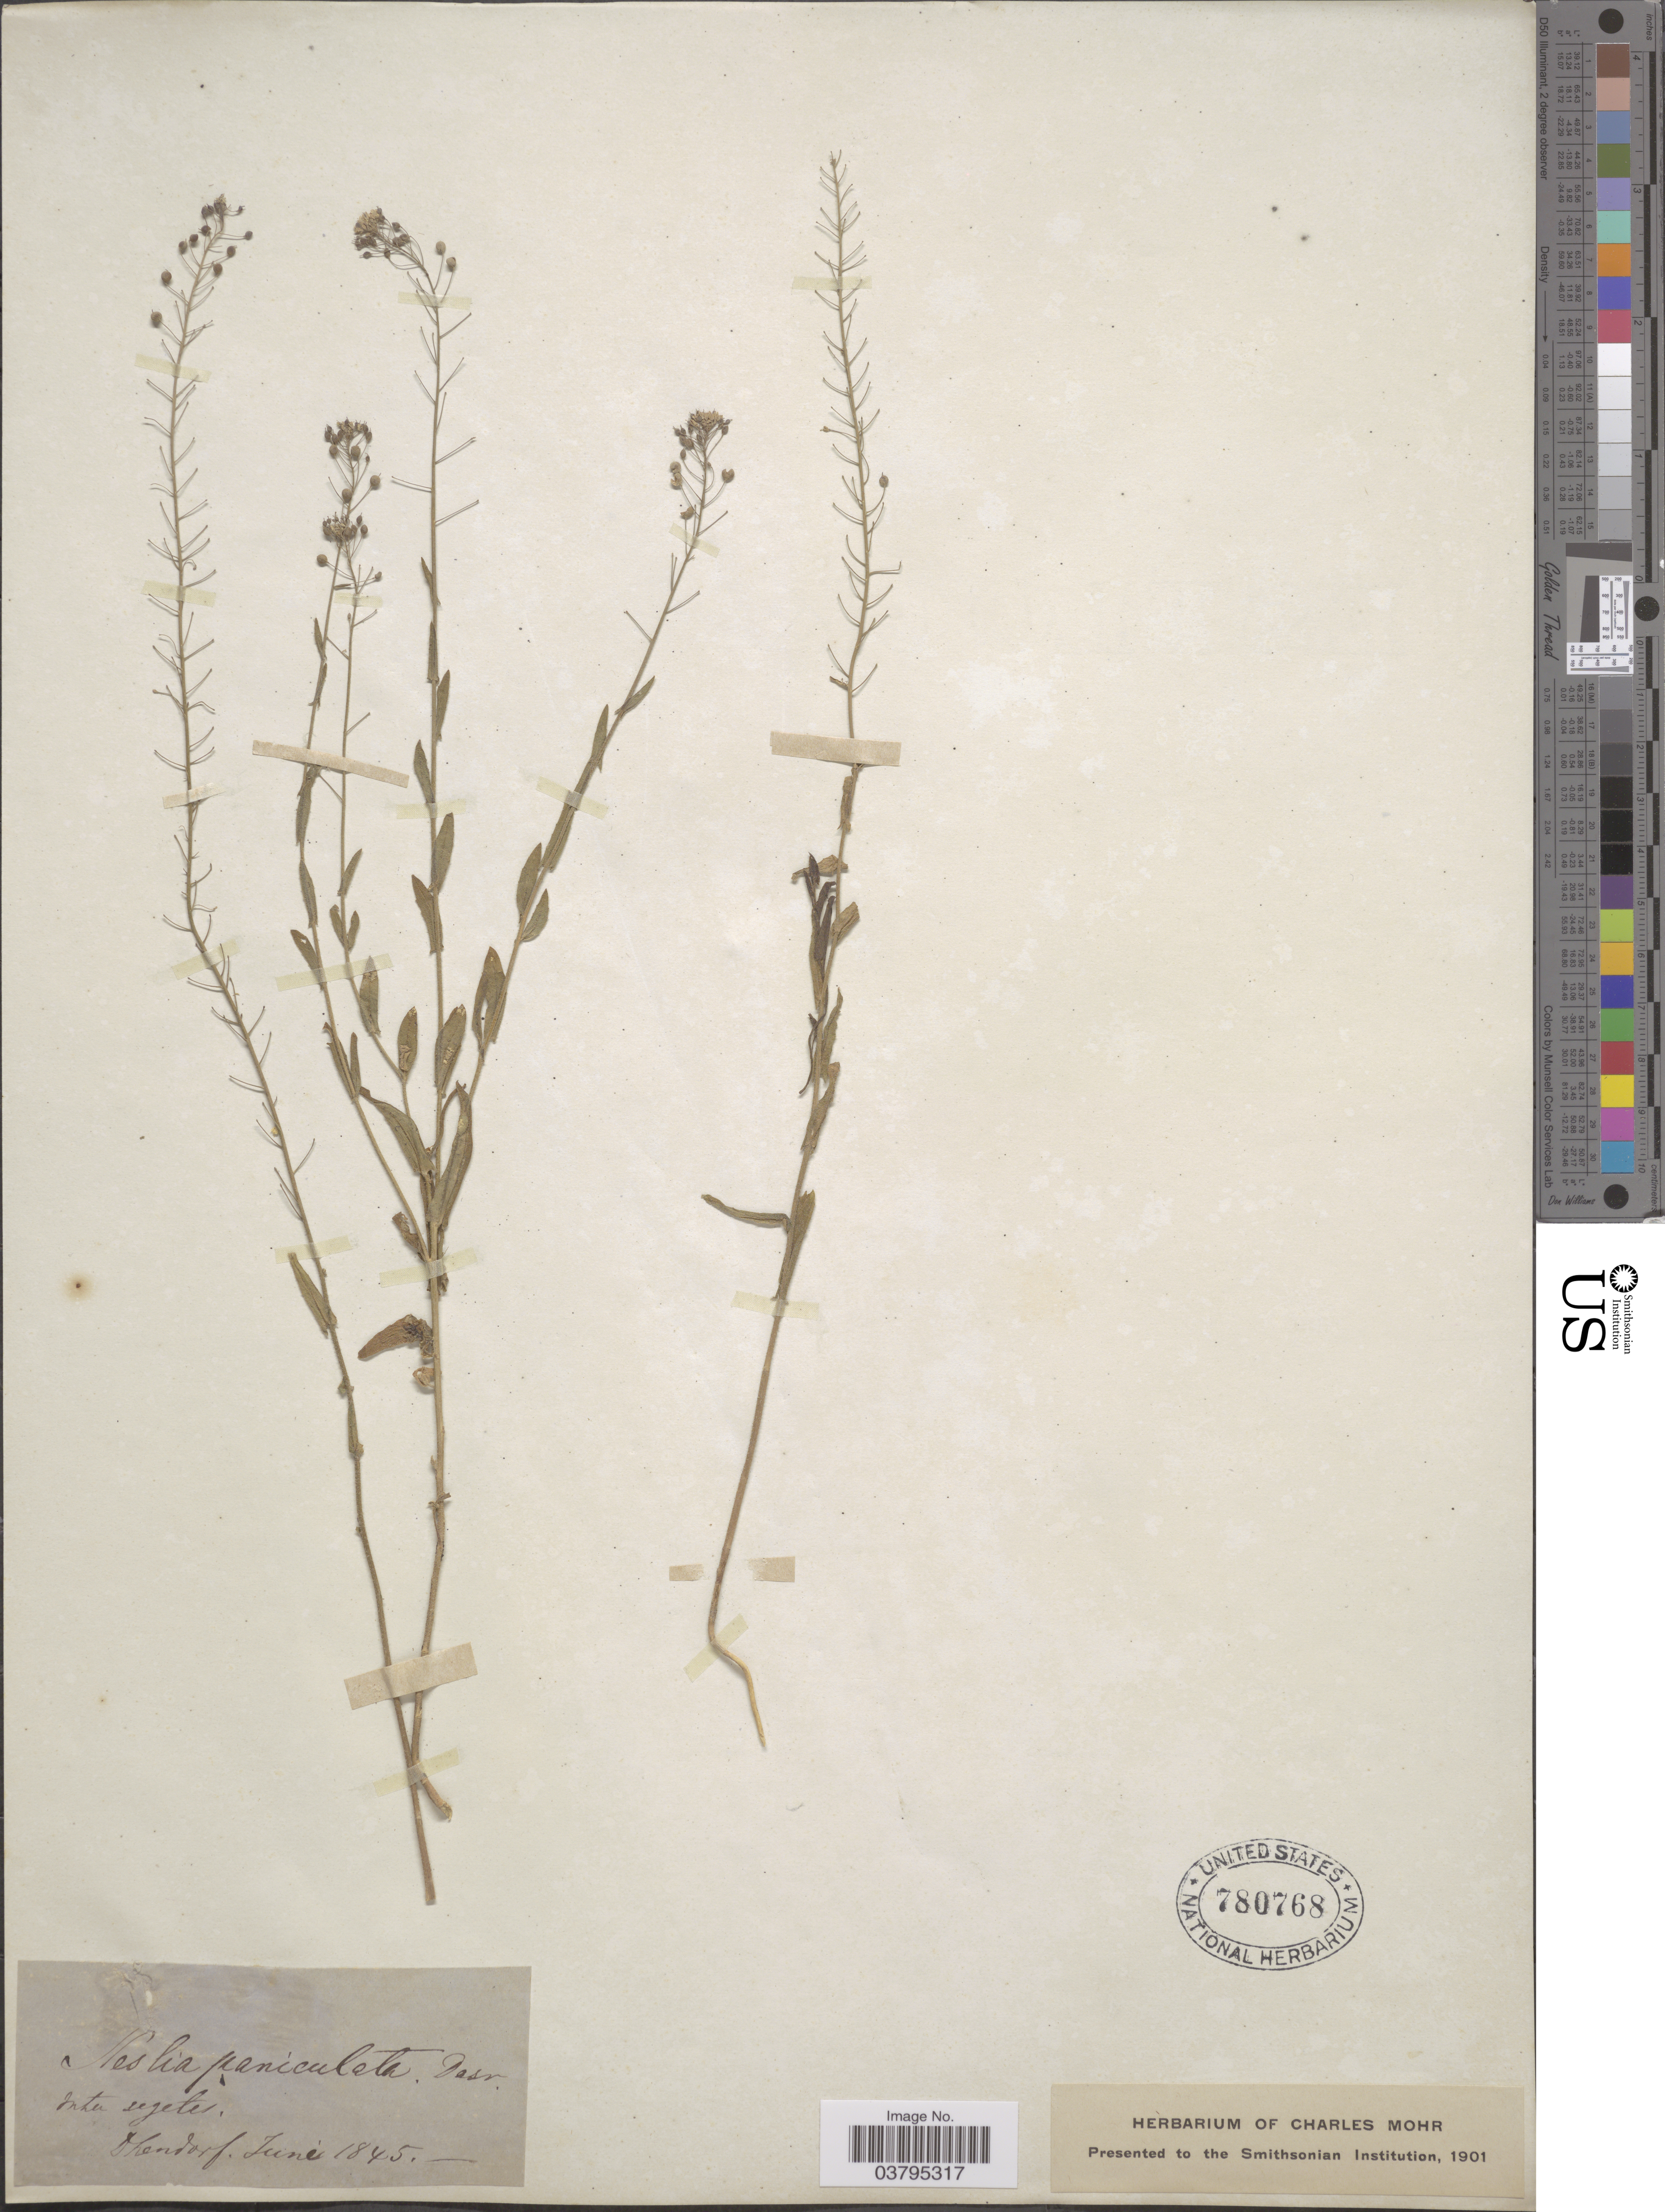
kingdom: Plantae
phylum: Tracheophyta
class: Magnoliopsida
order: Brassicales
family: Brassicaceae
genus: Neslia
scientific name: Neslia paniculata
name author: (L.) Desv.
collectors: Dhendorf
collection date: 1845-06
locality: Inter segetes.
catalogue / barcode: US 780768